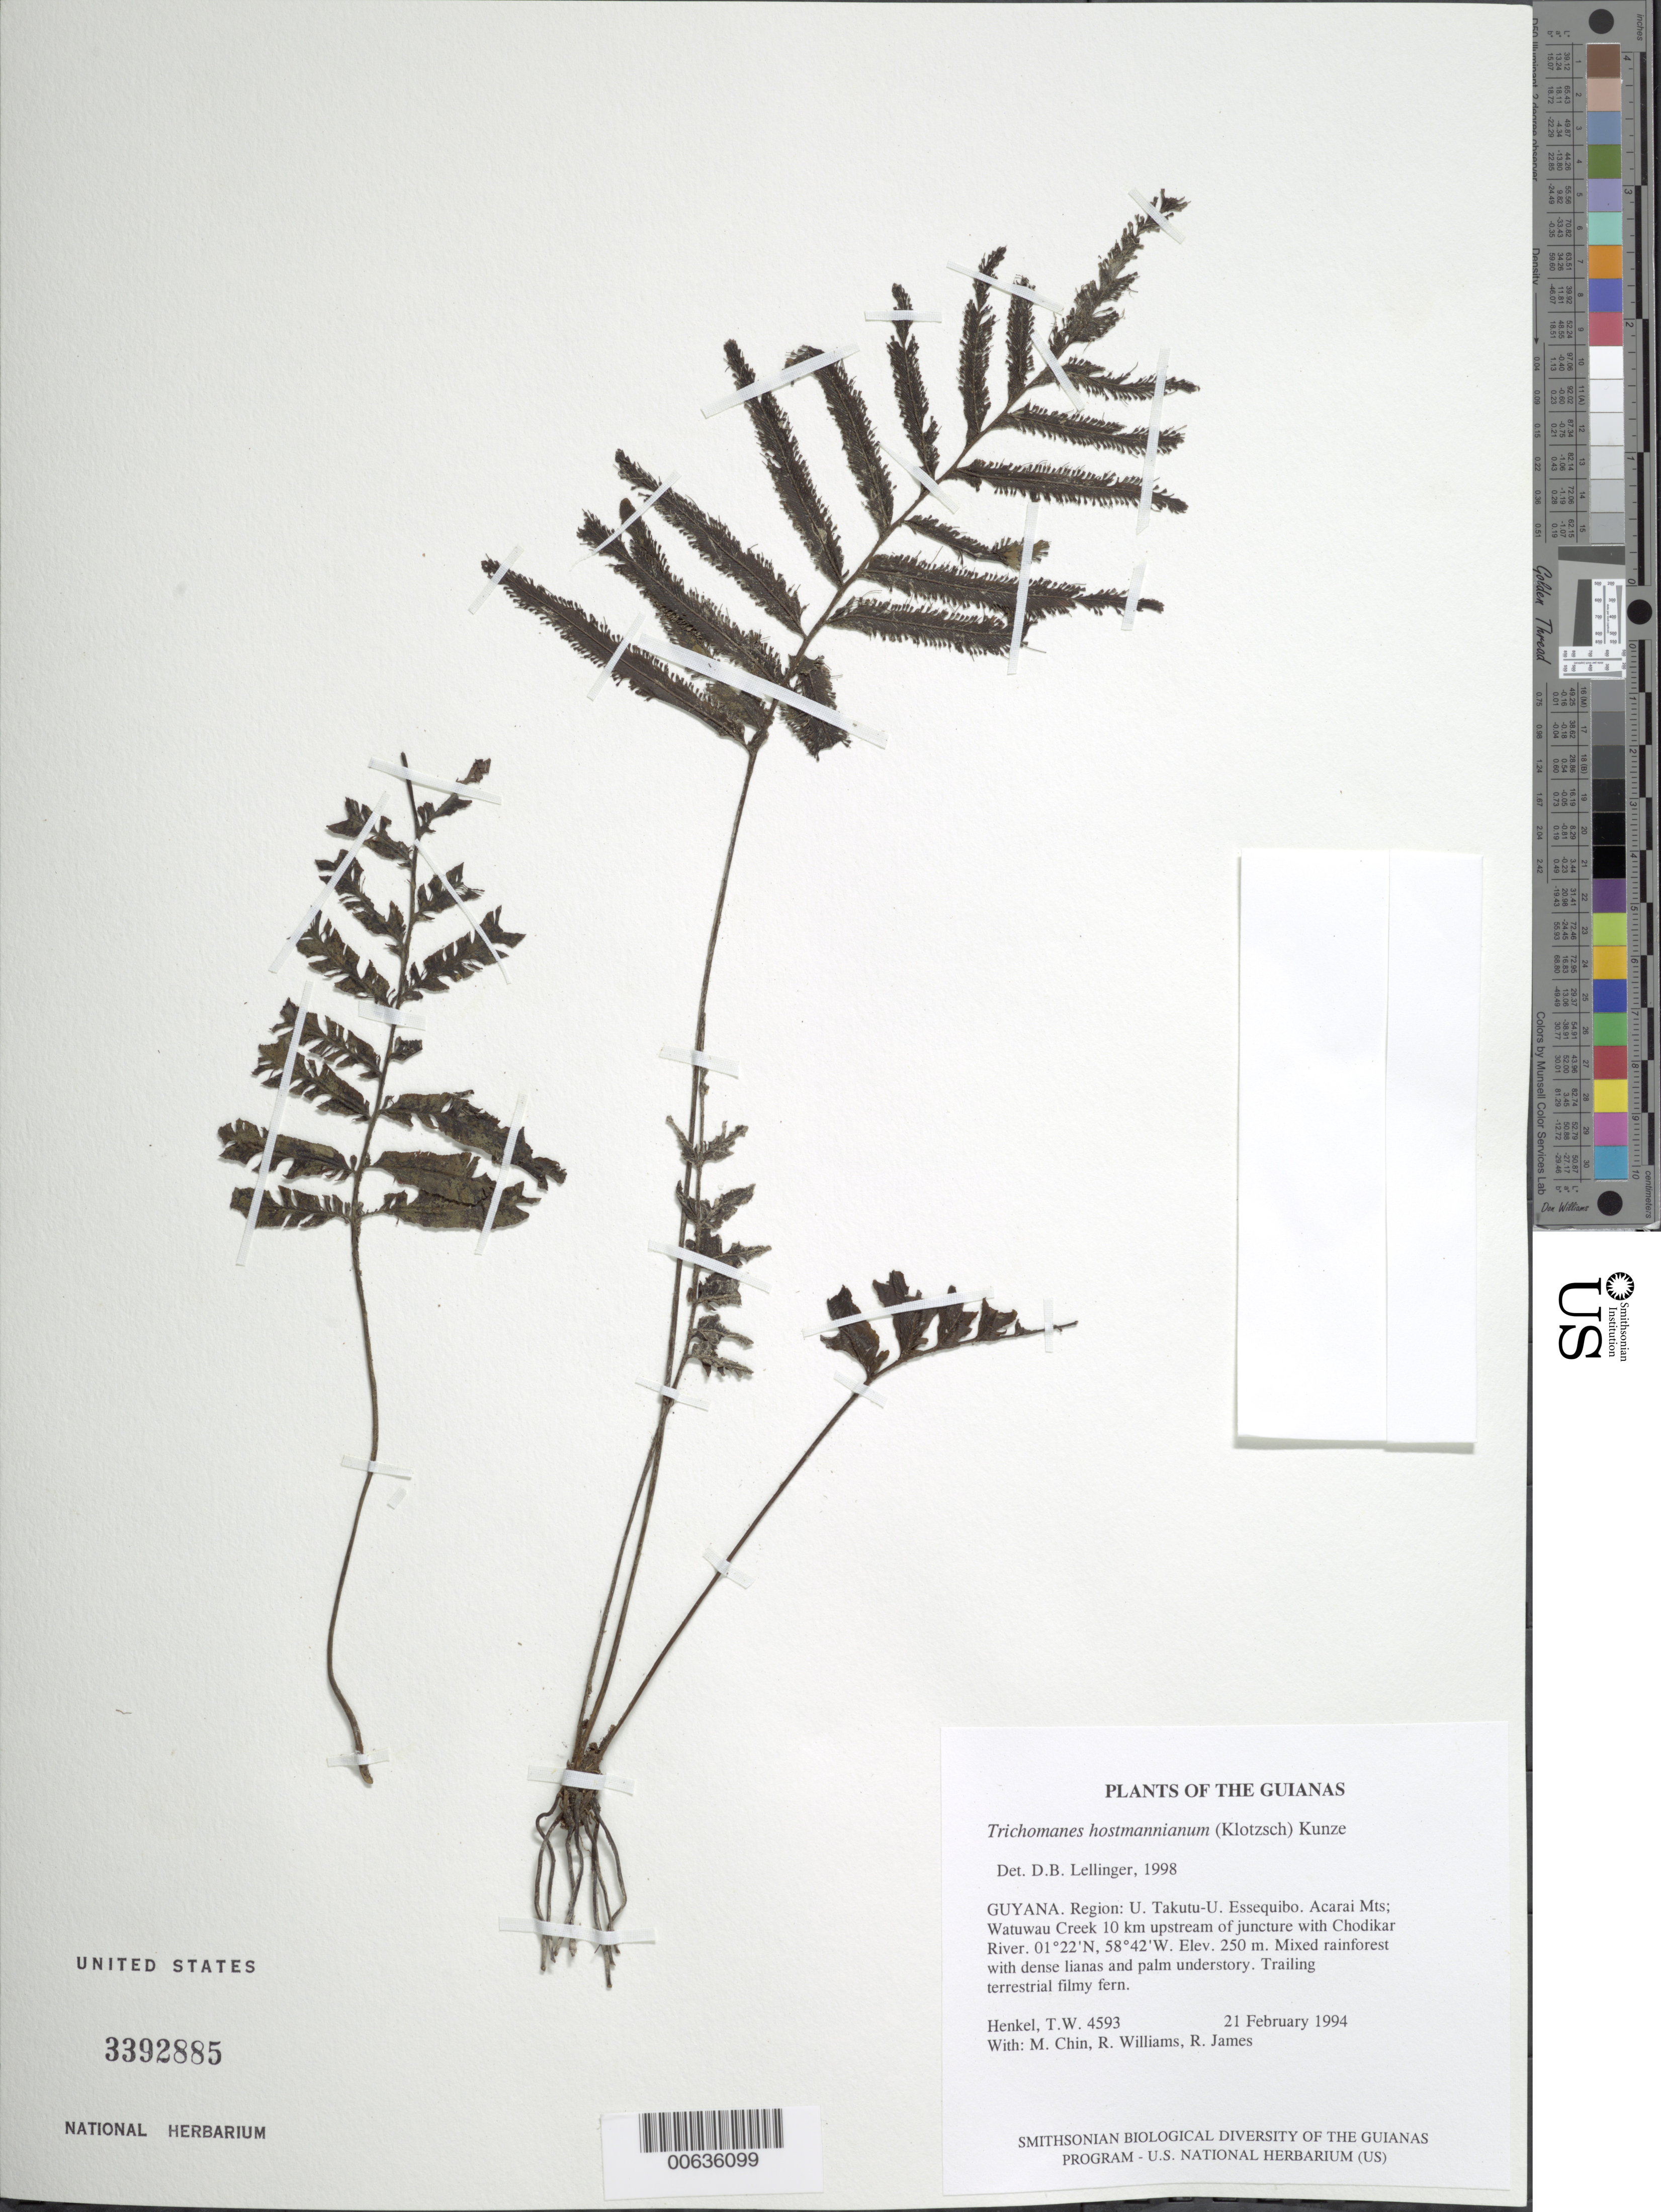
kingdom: Plantae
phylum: Tracheophyta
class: Polypodiopsida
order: Hymenophyllales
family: Hymenophyllaceae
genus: Trichomanes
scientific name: Trichomanes hostmannianum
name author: (Klotzsch) Kunze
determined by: Lellinger, David B., (BOT), Smithsonian Institution - National Museum of Natural History (UNITED STATES)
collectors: T. Henkel, M. Chin, R. Williams & R. James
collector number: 4593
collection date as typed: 21 February 1994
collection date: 1994-02-21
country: Guyana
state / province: U. Takutu-U. Essequibo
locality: Acarai Mts; Watuwau Creek 10 km upstream of juncture with Chodikar River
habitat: Mixed rainforest with dense lianas and palm understory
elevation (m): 250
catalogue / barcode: US 3392885